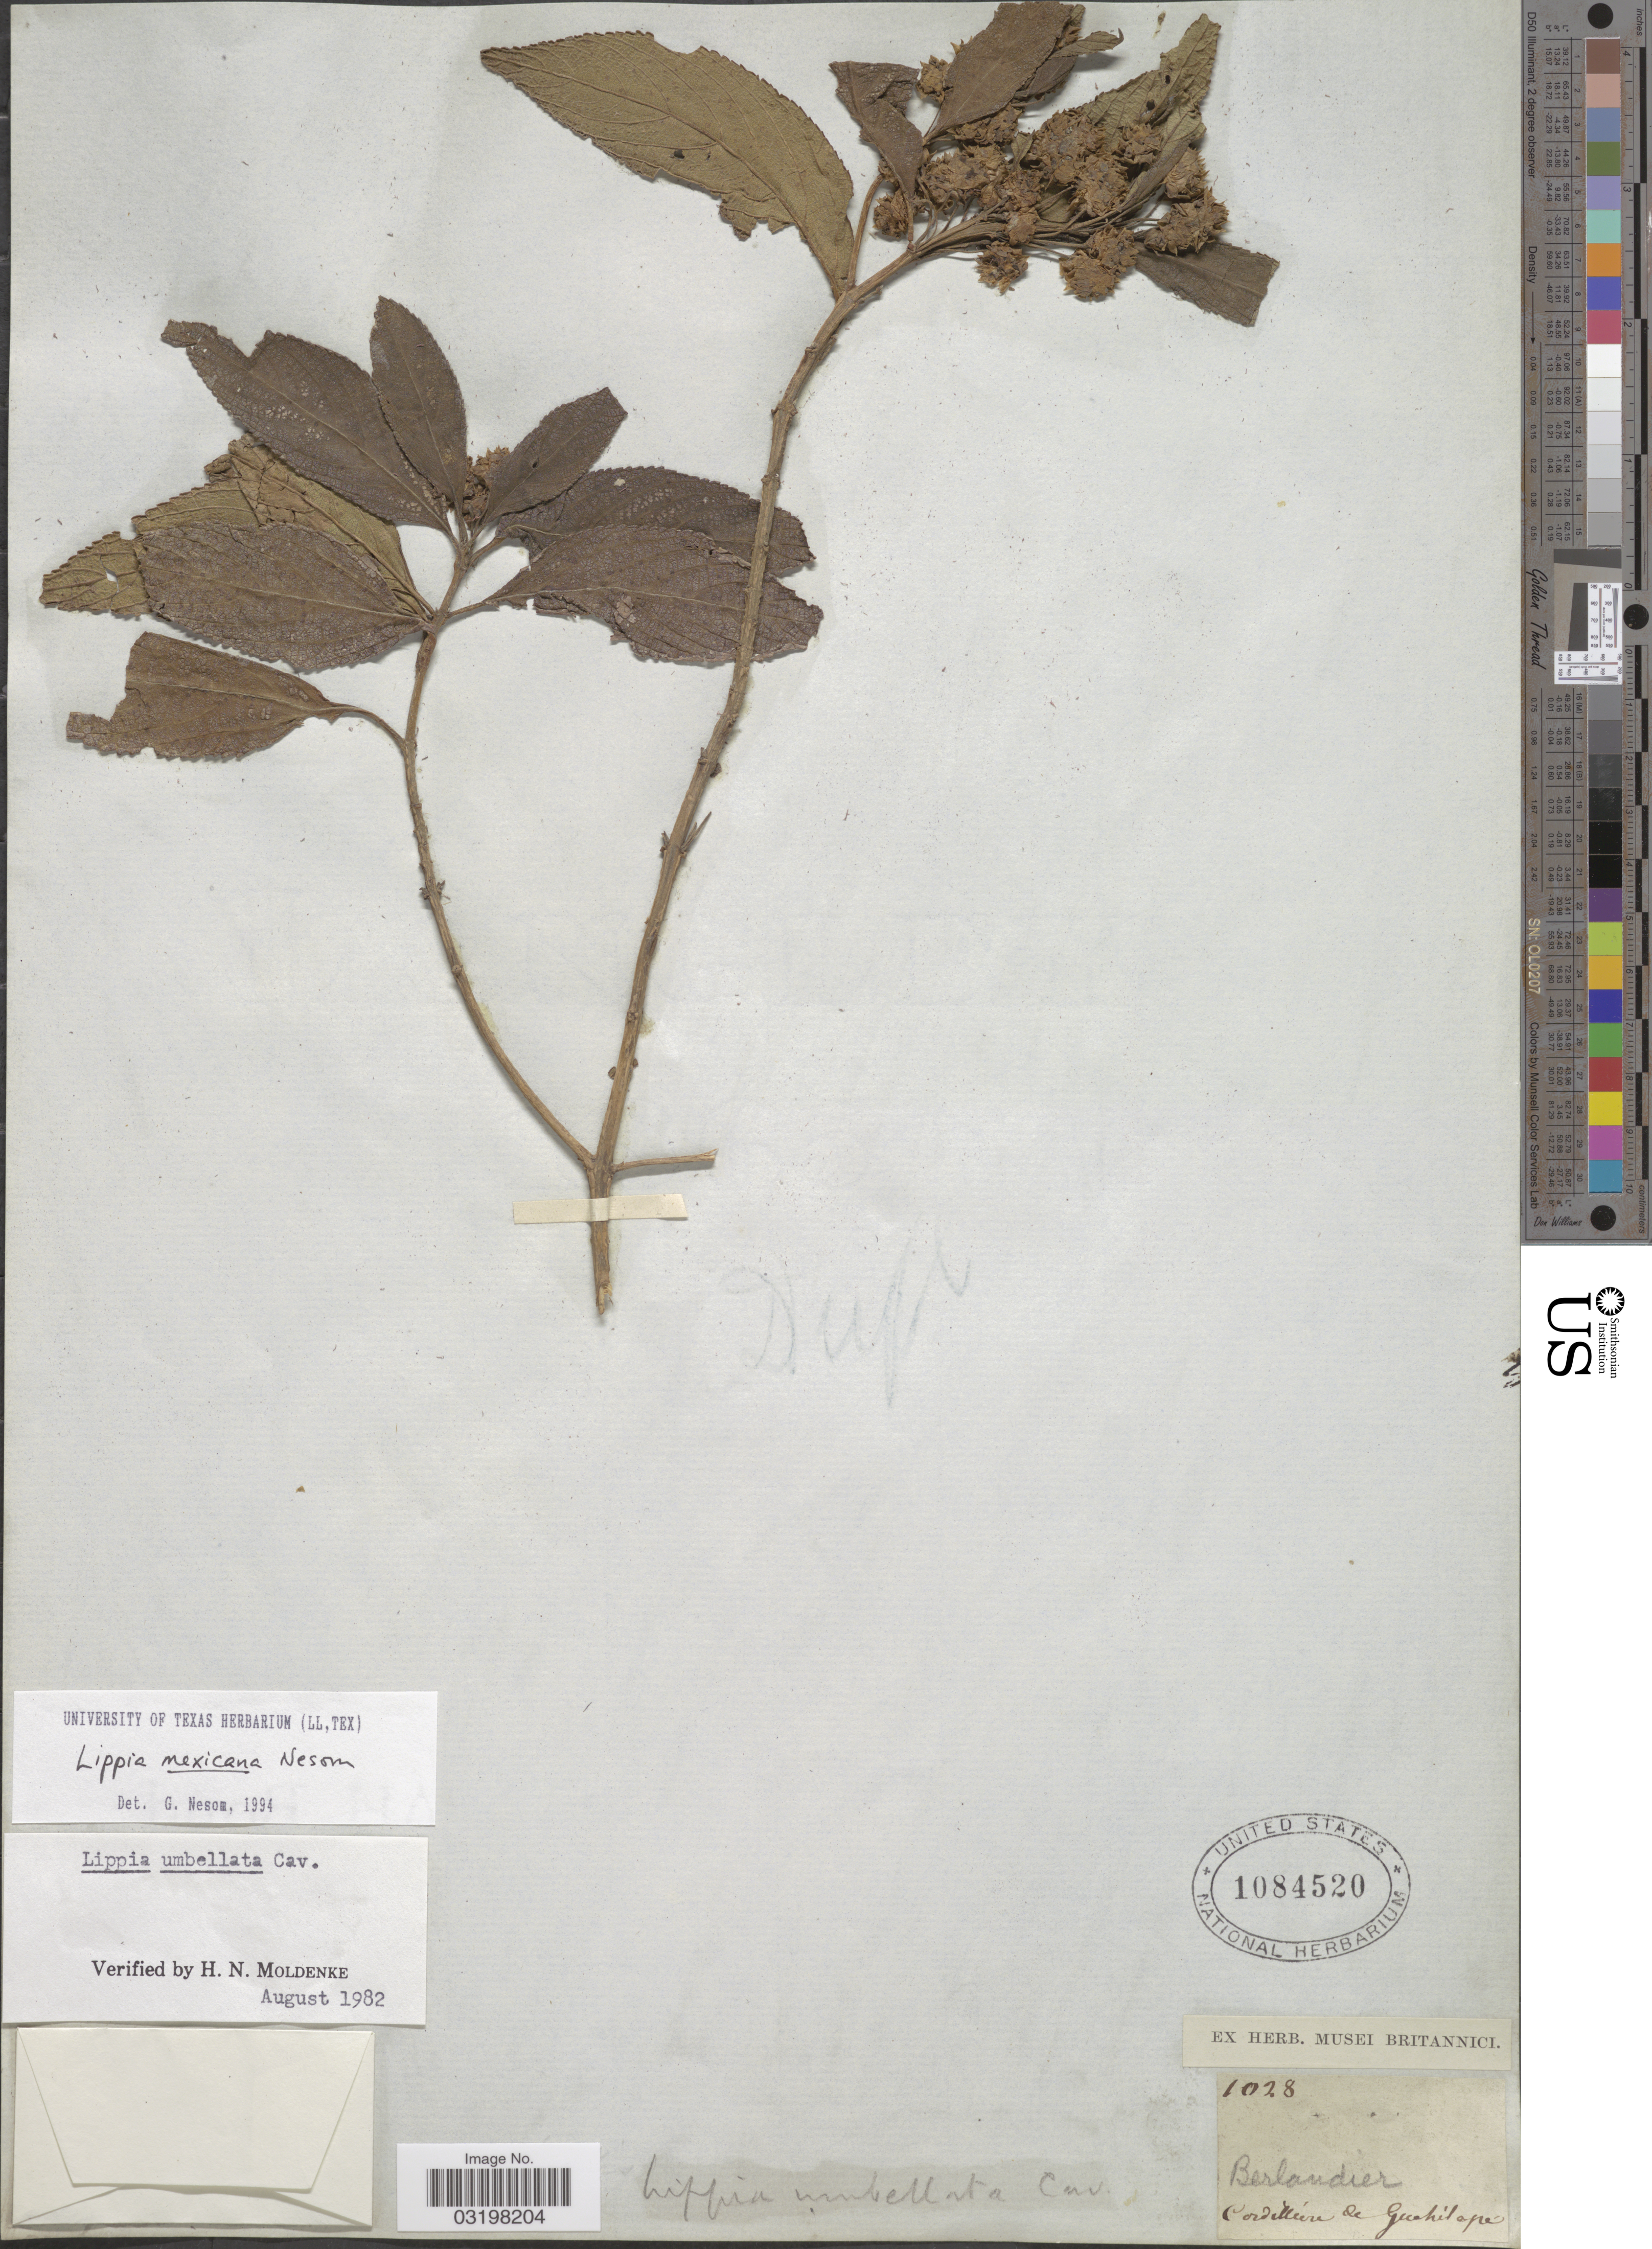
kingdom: Plantae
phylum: Tracheophyta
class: Magnoliopsida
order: Lamiales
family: Verbenaceae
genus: Lippia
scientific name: Lippia mexicana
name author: G.L. Nesom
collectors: J. L. Berlandier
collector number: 1028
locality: Cordillera de Guchilape. [interpreted]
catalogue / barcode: US 1084520